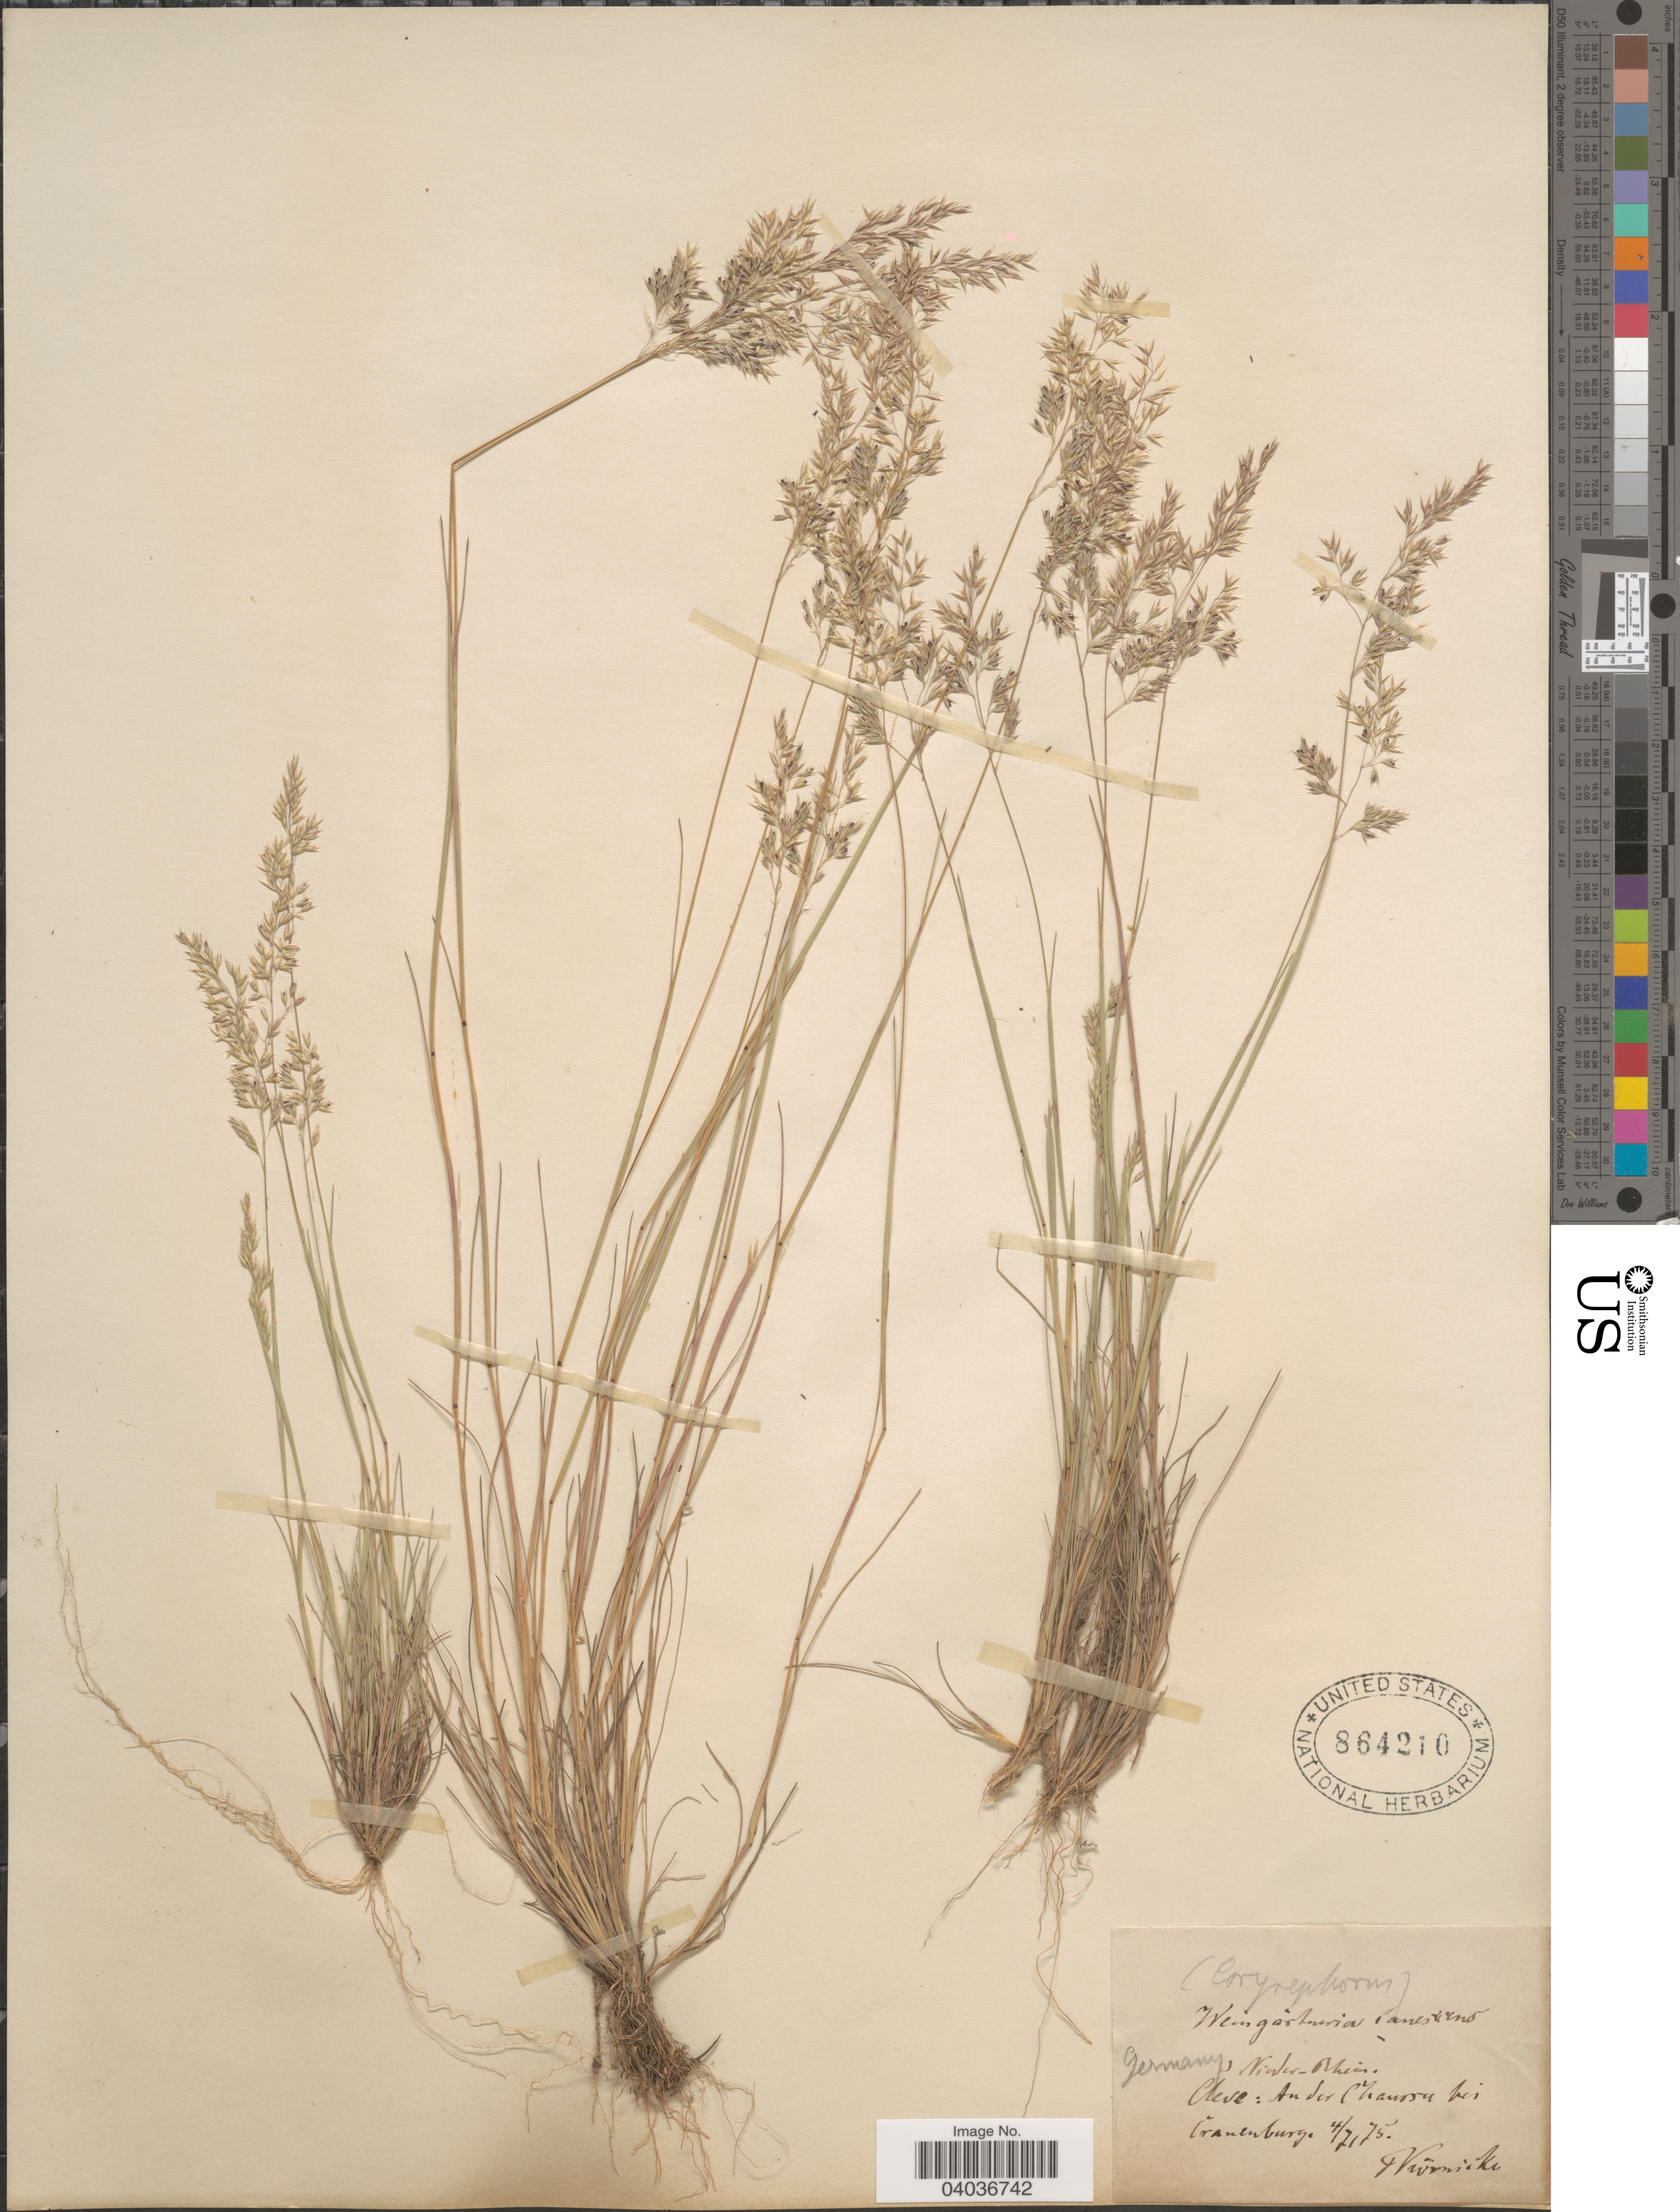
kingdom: Plantae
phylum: Tracheophyta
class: Liliopsida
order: Poales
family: Poaceae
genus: Corynephorus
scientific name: Corynephorus canescens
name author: (L, MEL) P. Beauv.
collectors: F. Kornicke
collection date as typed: Transcribed d/m/y: 4/7/75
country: Germany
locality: Nieder-Rhein. Cleves: An der Chaursu [interpreted] bei Cranenburg.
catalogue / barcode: US 864210